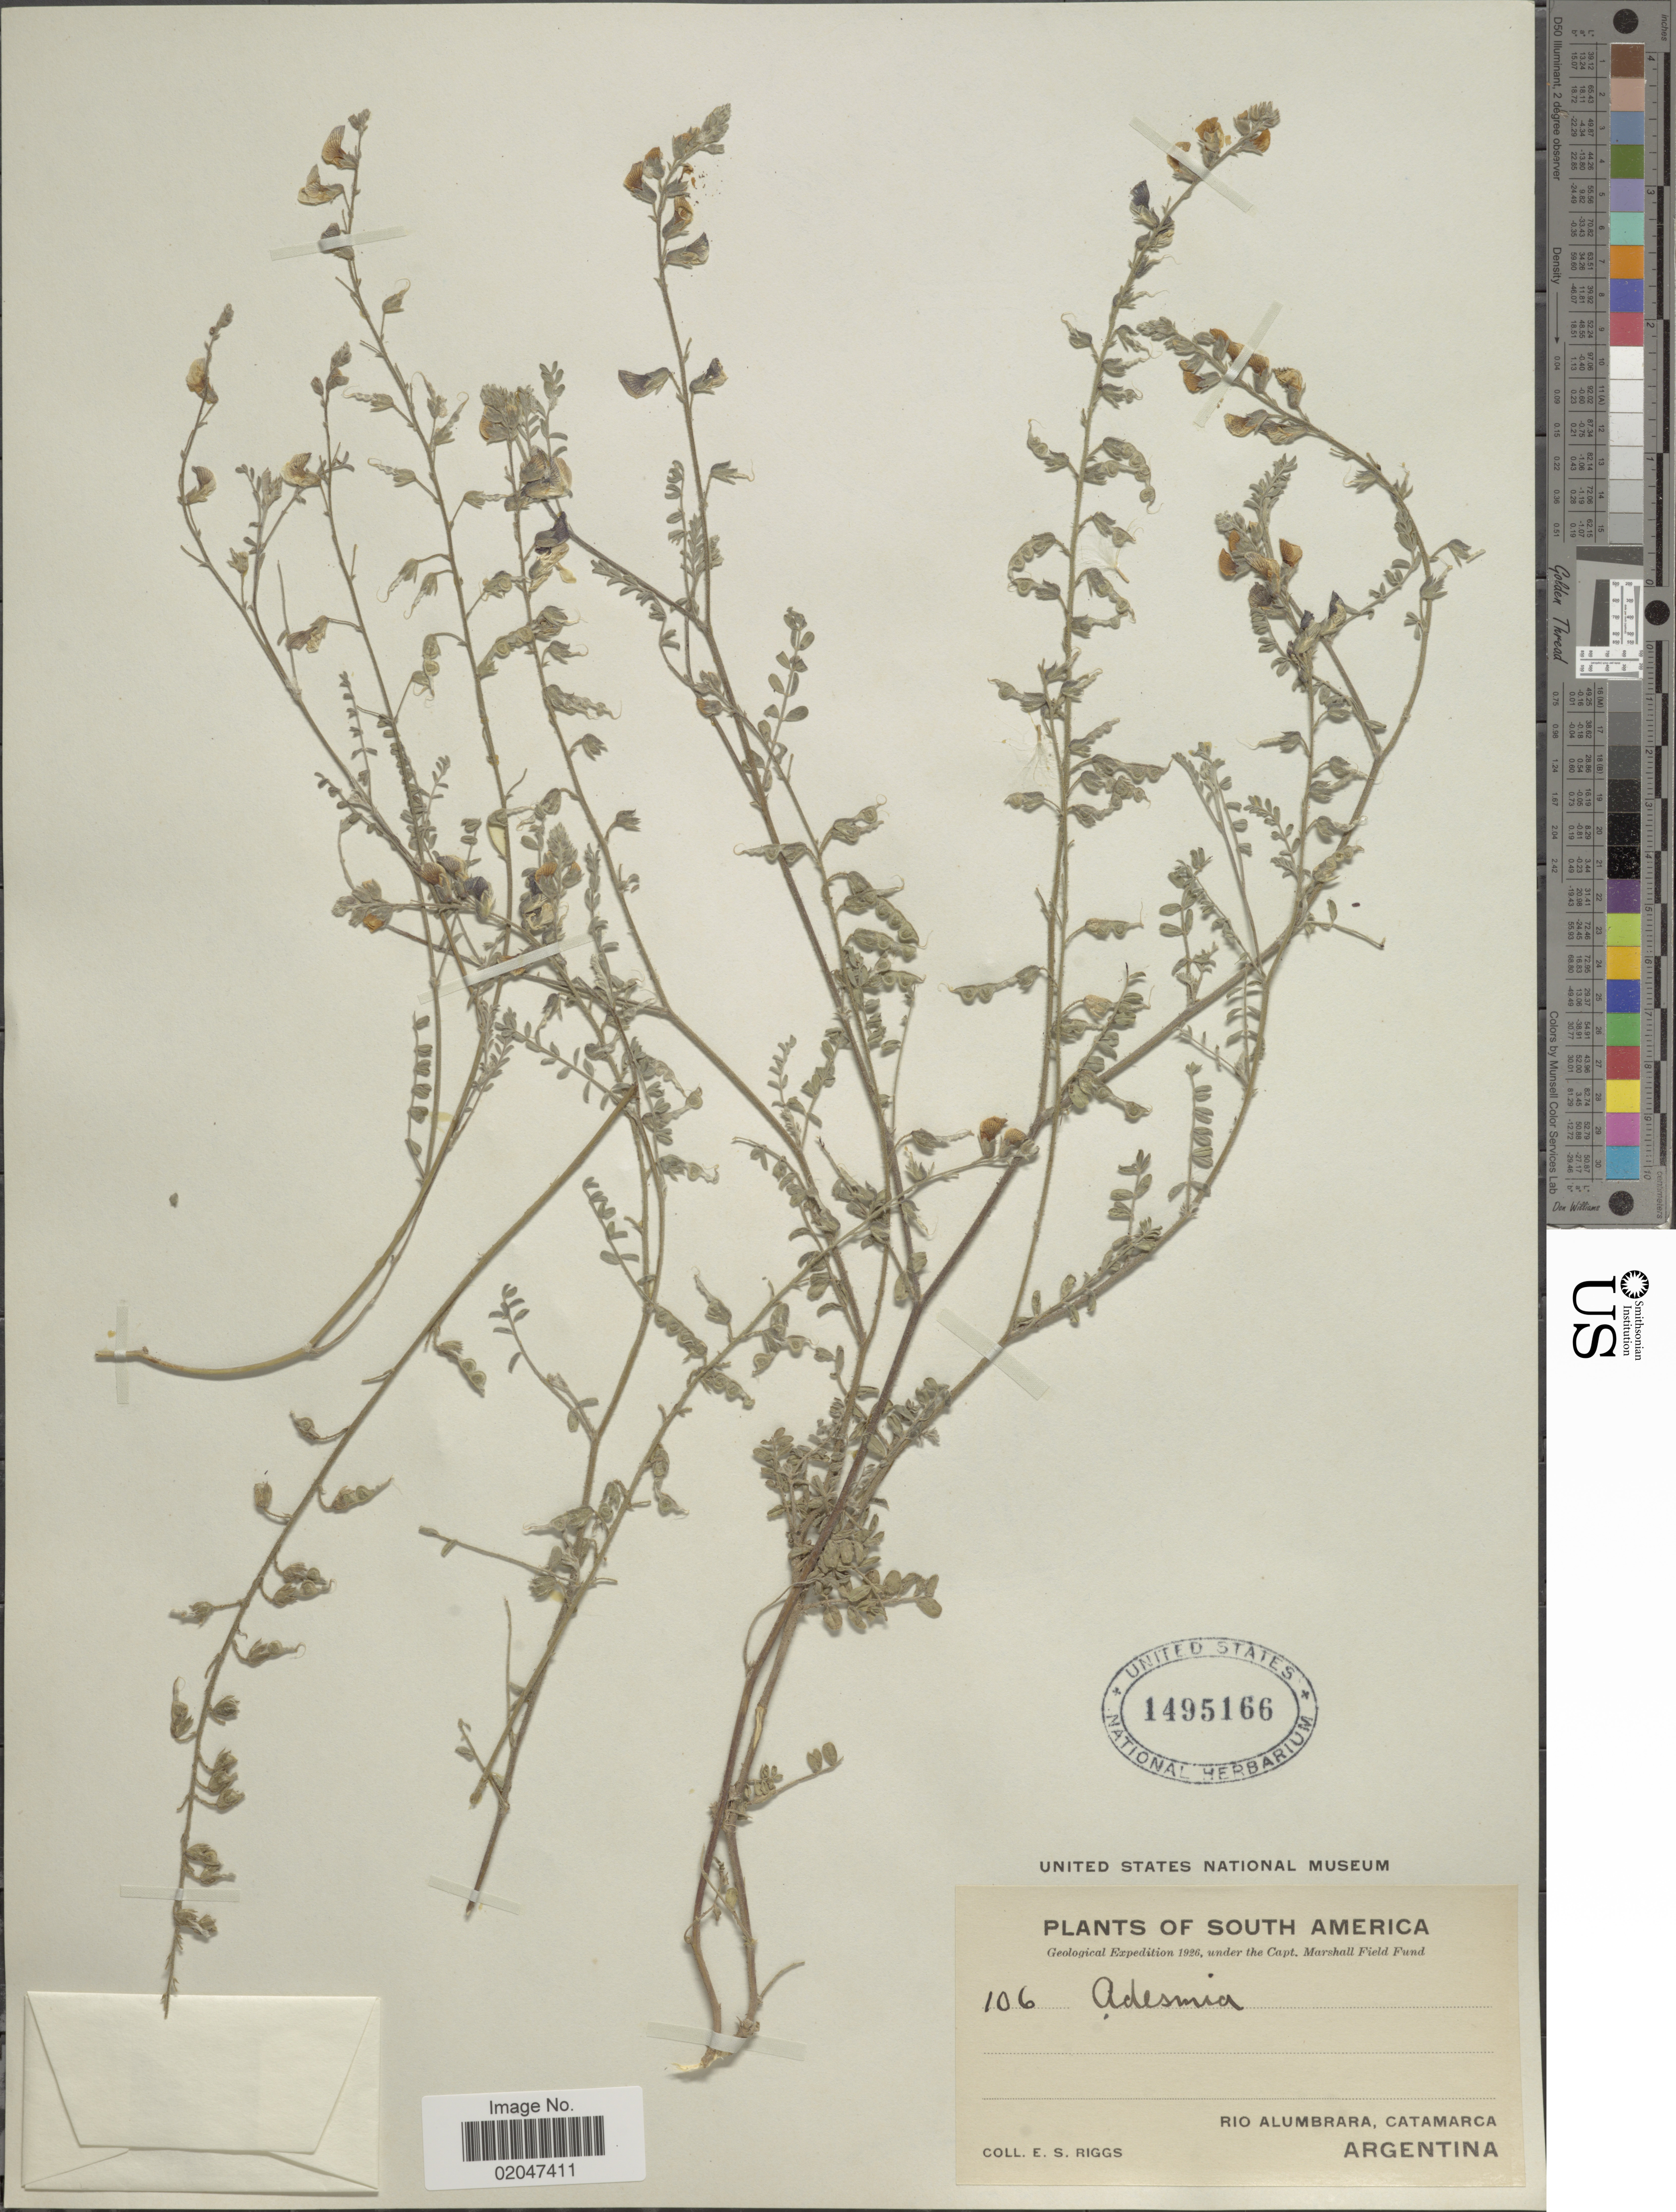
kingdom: Plantae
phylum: Tracheophyta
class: Magnoliopsida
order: Fabales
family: Fabaceae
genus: Adesmia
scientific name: Adesmia sp.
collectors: E. Riggs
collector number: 106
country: Argentina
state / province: Catamarca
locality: Rio Alumbrara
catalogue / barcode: US 1495166